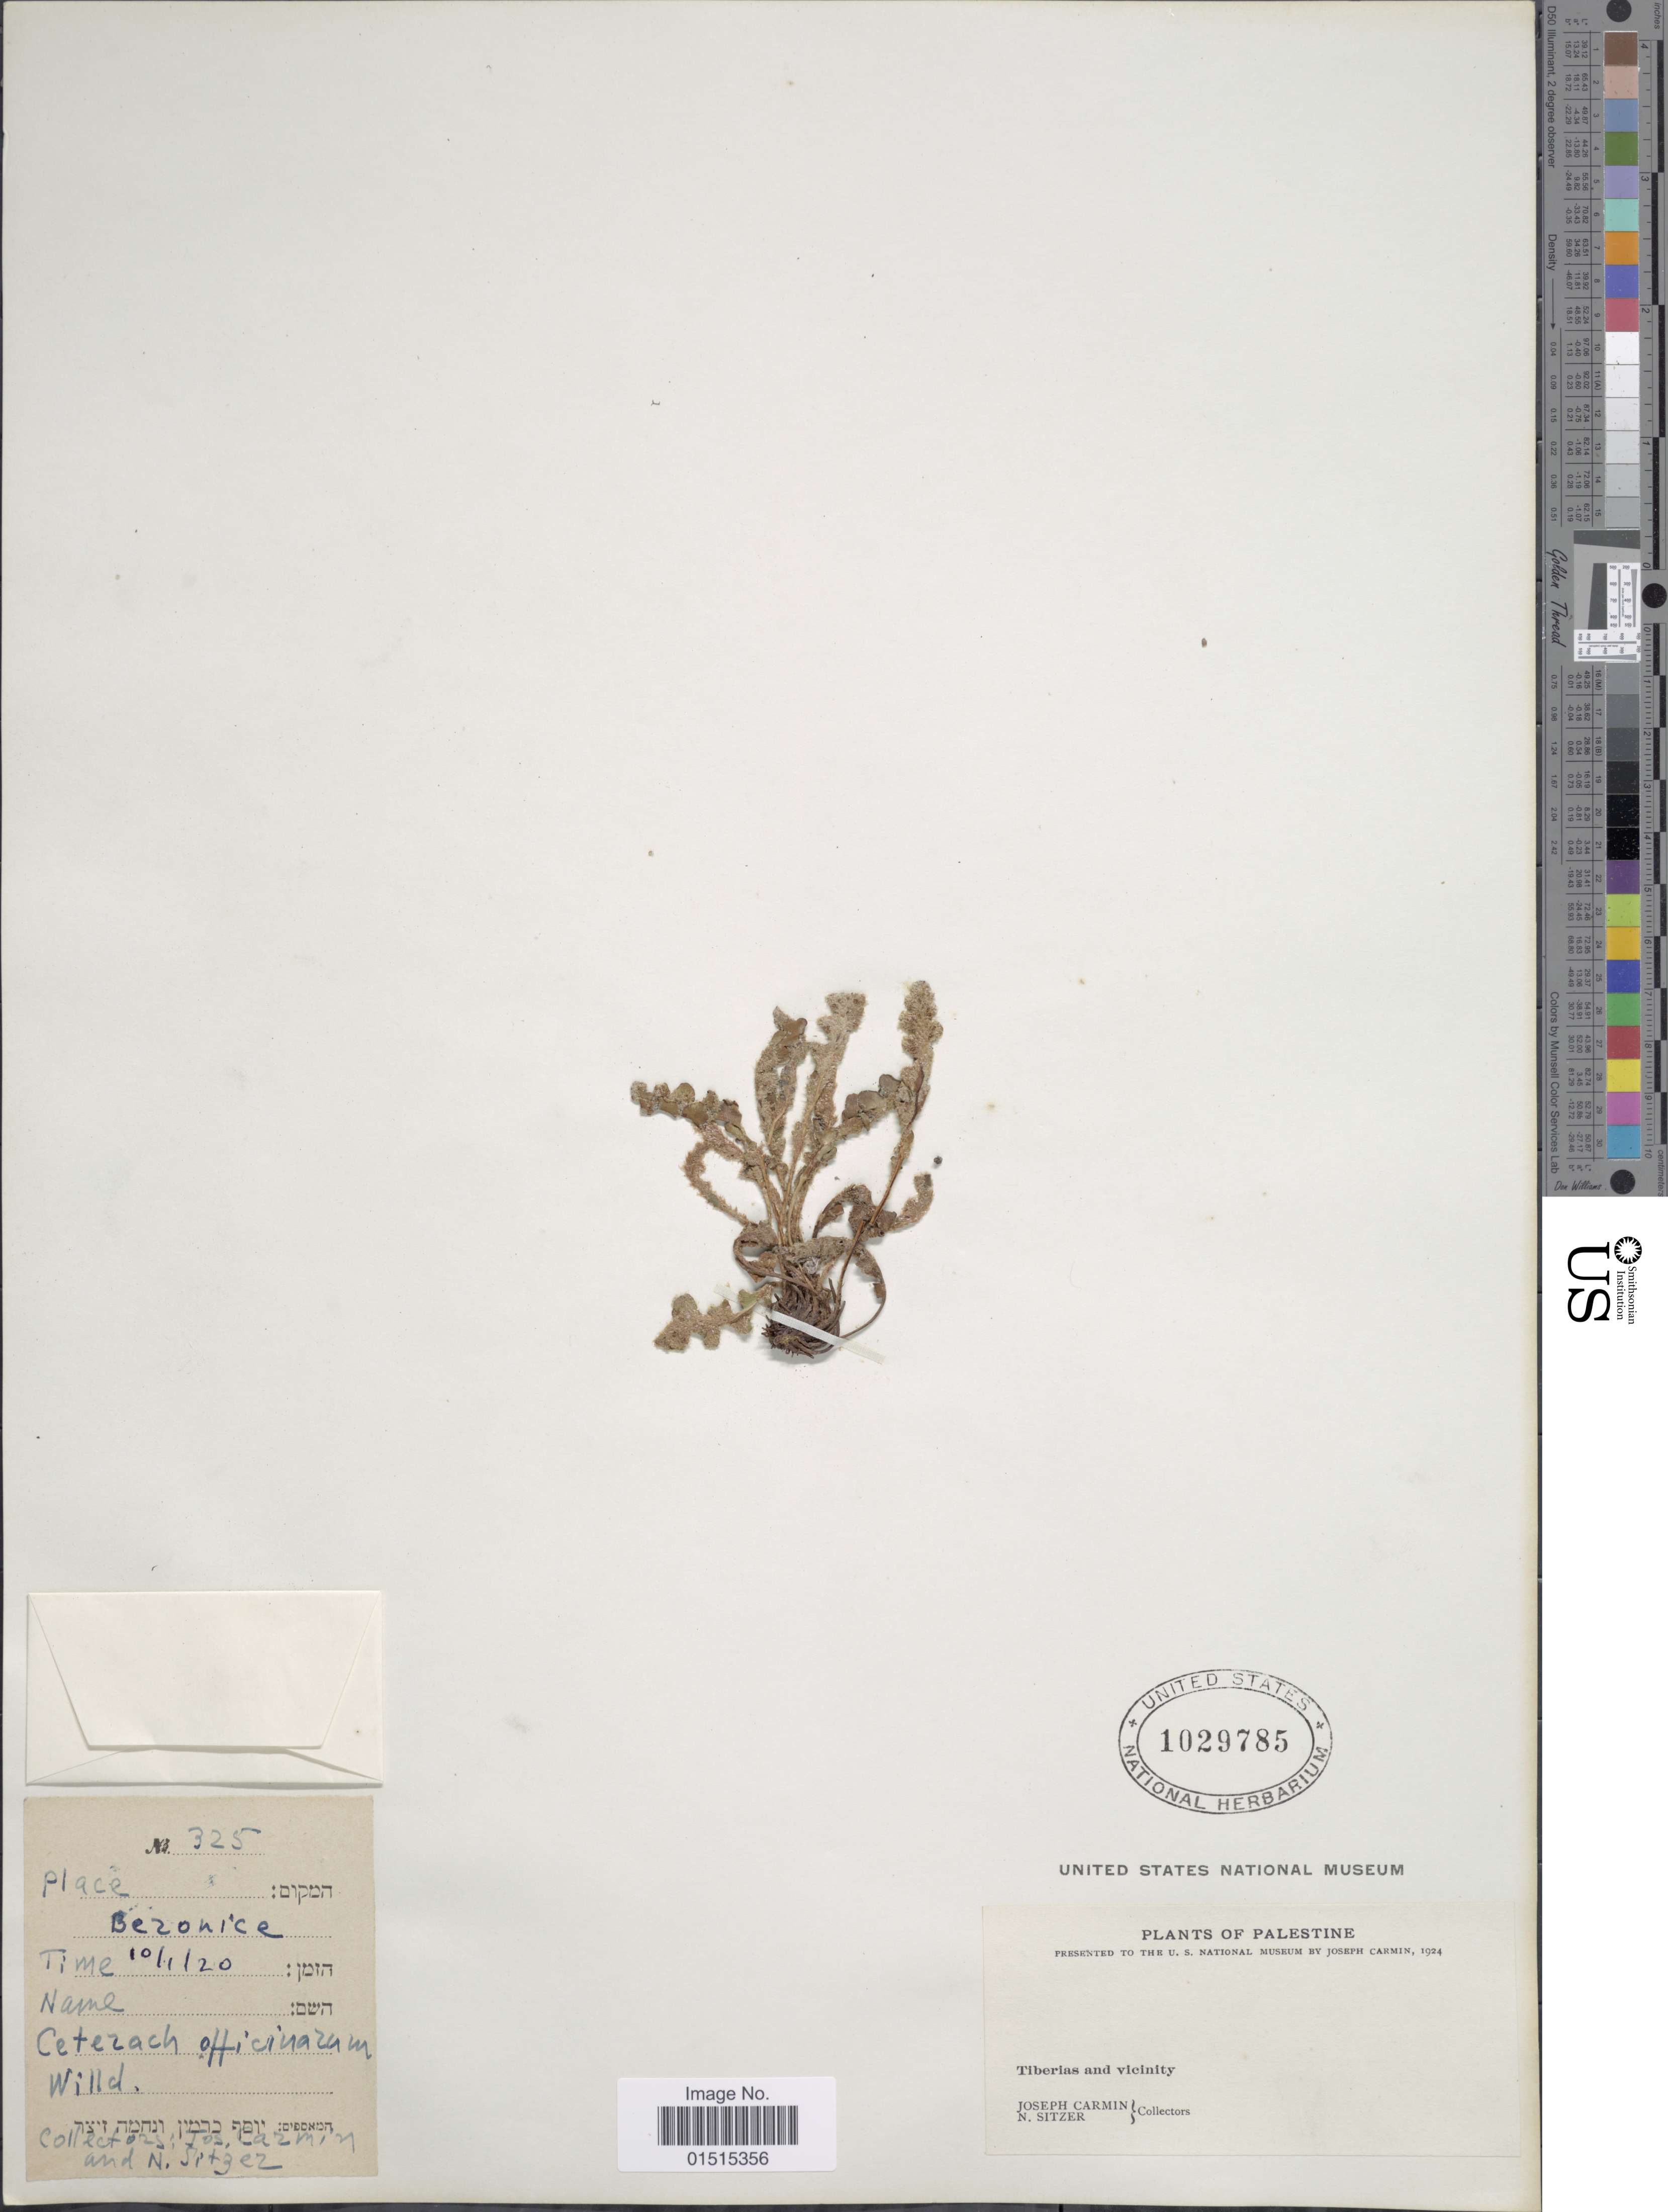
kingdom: Plantae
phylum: Tracheophyta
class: Polypodiopsida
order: Polypodiales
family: Aspleniaceae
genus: Asplenium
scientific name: Asplenium officinarum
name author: DC.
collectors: J. Carmin & N. Sitzer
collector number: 325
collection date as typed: Transcribed d/m/y: 10/1/20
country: Israel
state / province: Northern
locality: Palestine, Bezonice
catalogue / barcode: US 1029785